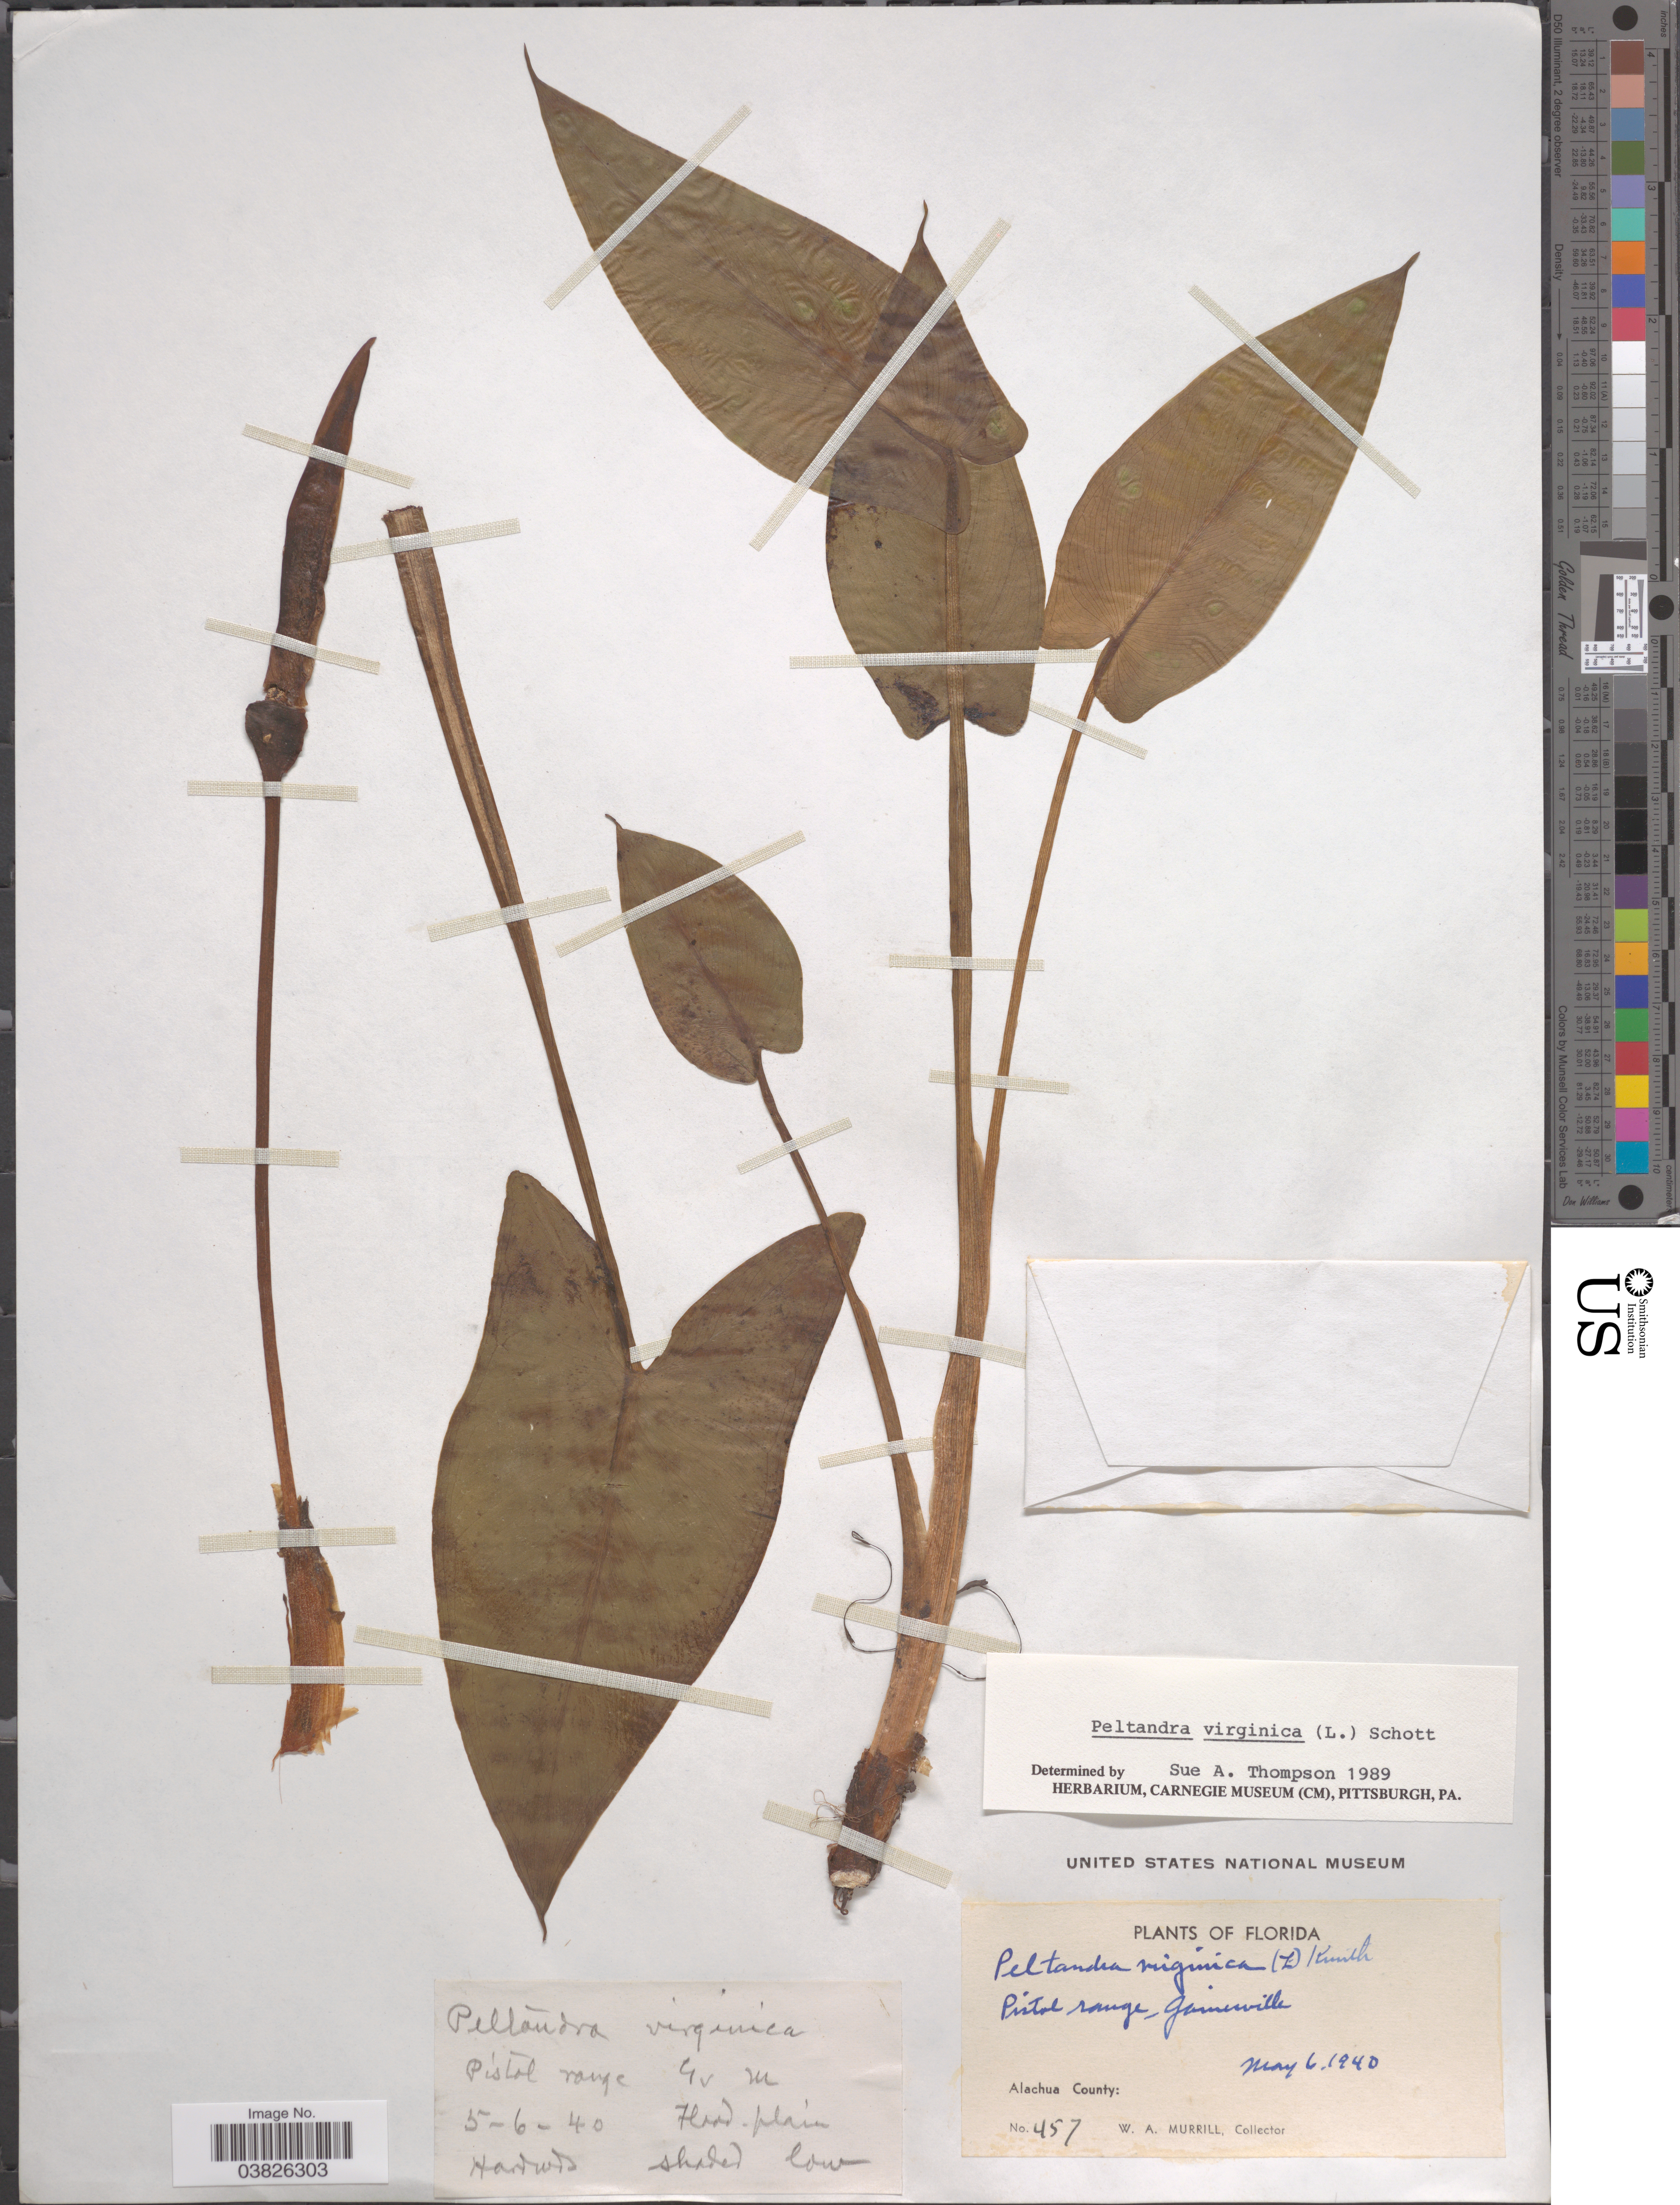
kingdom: Plantae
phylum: Tracheophyta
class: Liliopsida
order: Alismatales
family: Araceae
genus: Peltandra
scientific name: Peltandra virginica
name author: (L.) Schott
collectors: W. A. Murrill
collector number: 457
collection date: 1940-05-06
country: United States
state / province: Florida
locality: Pistol range, Gainesville. Alachua County.